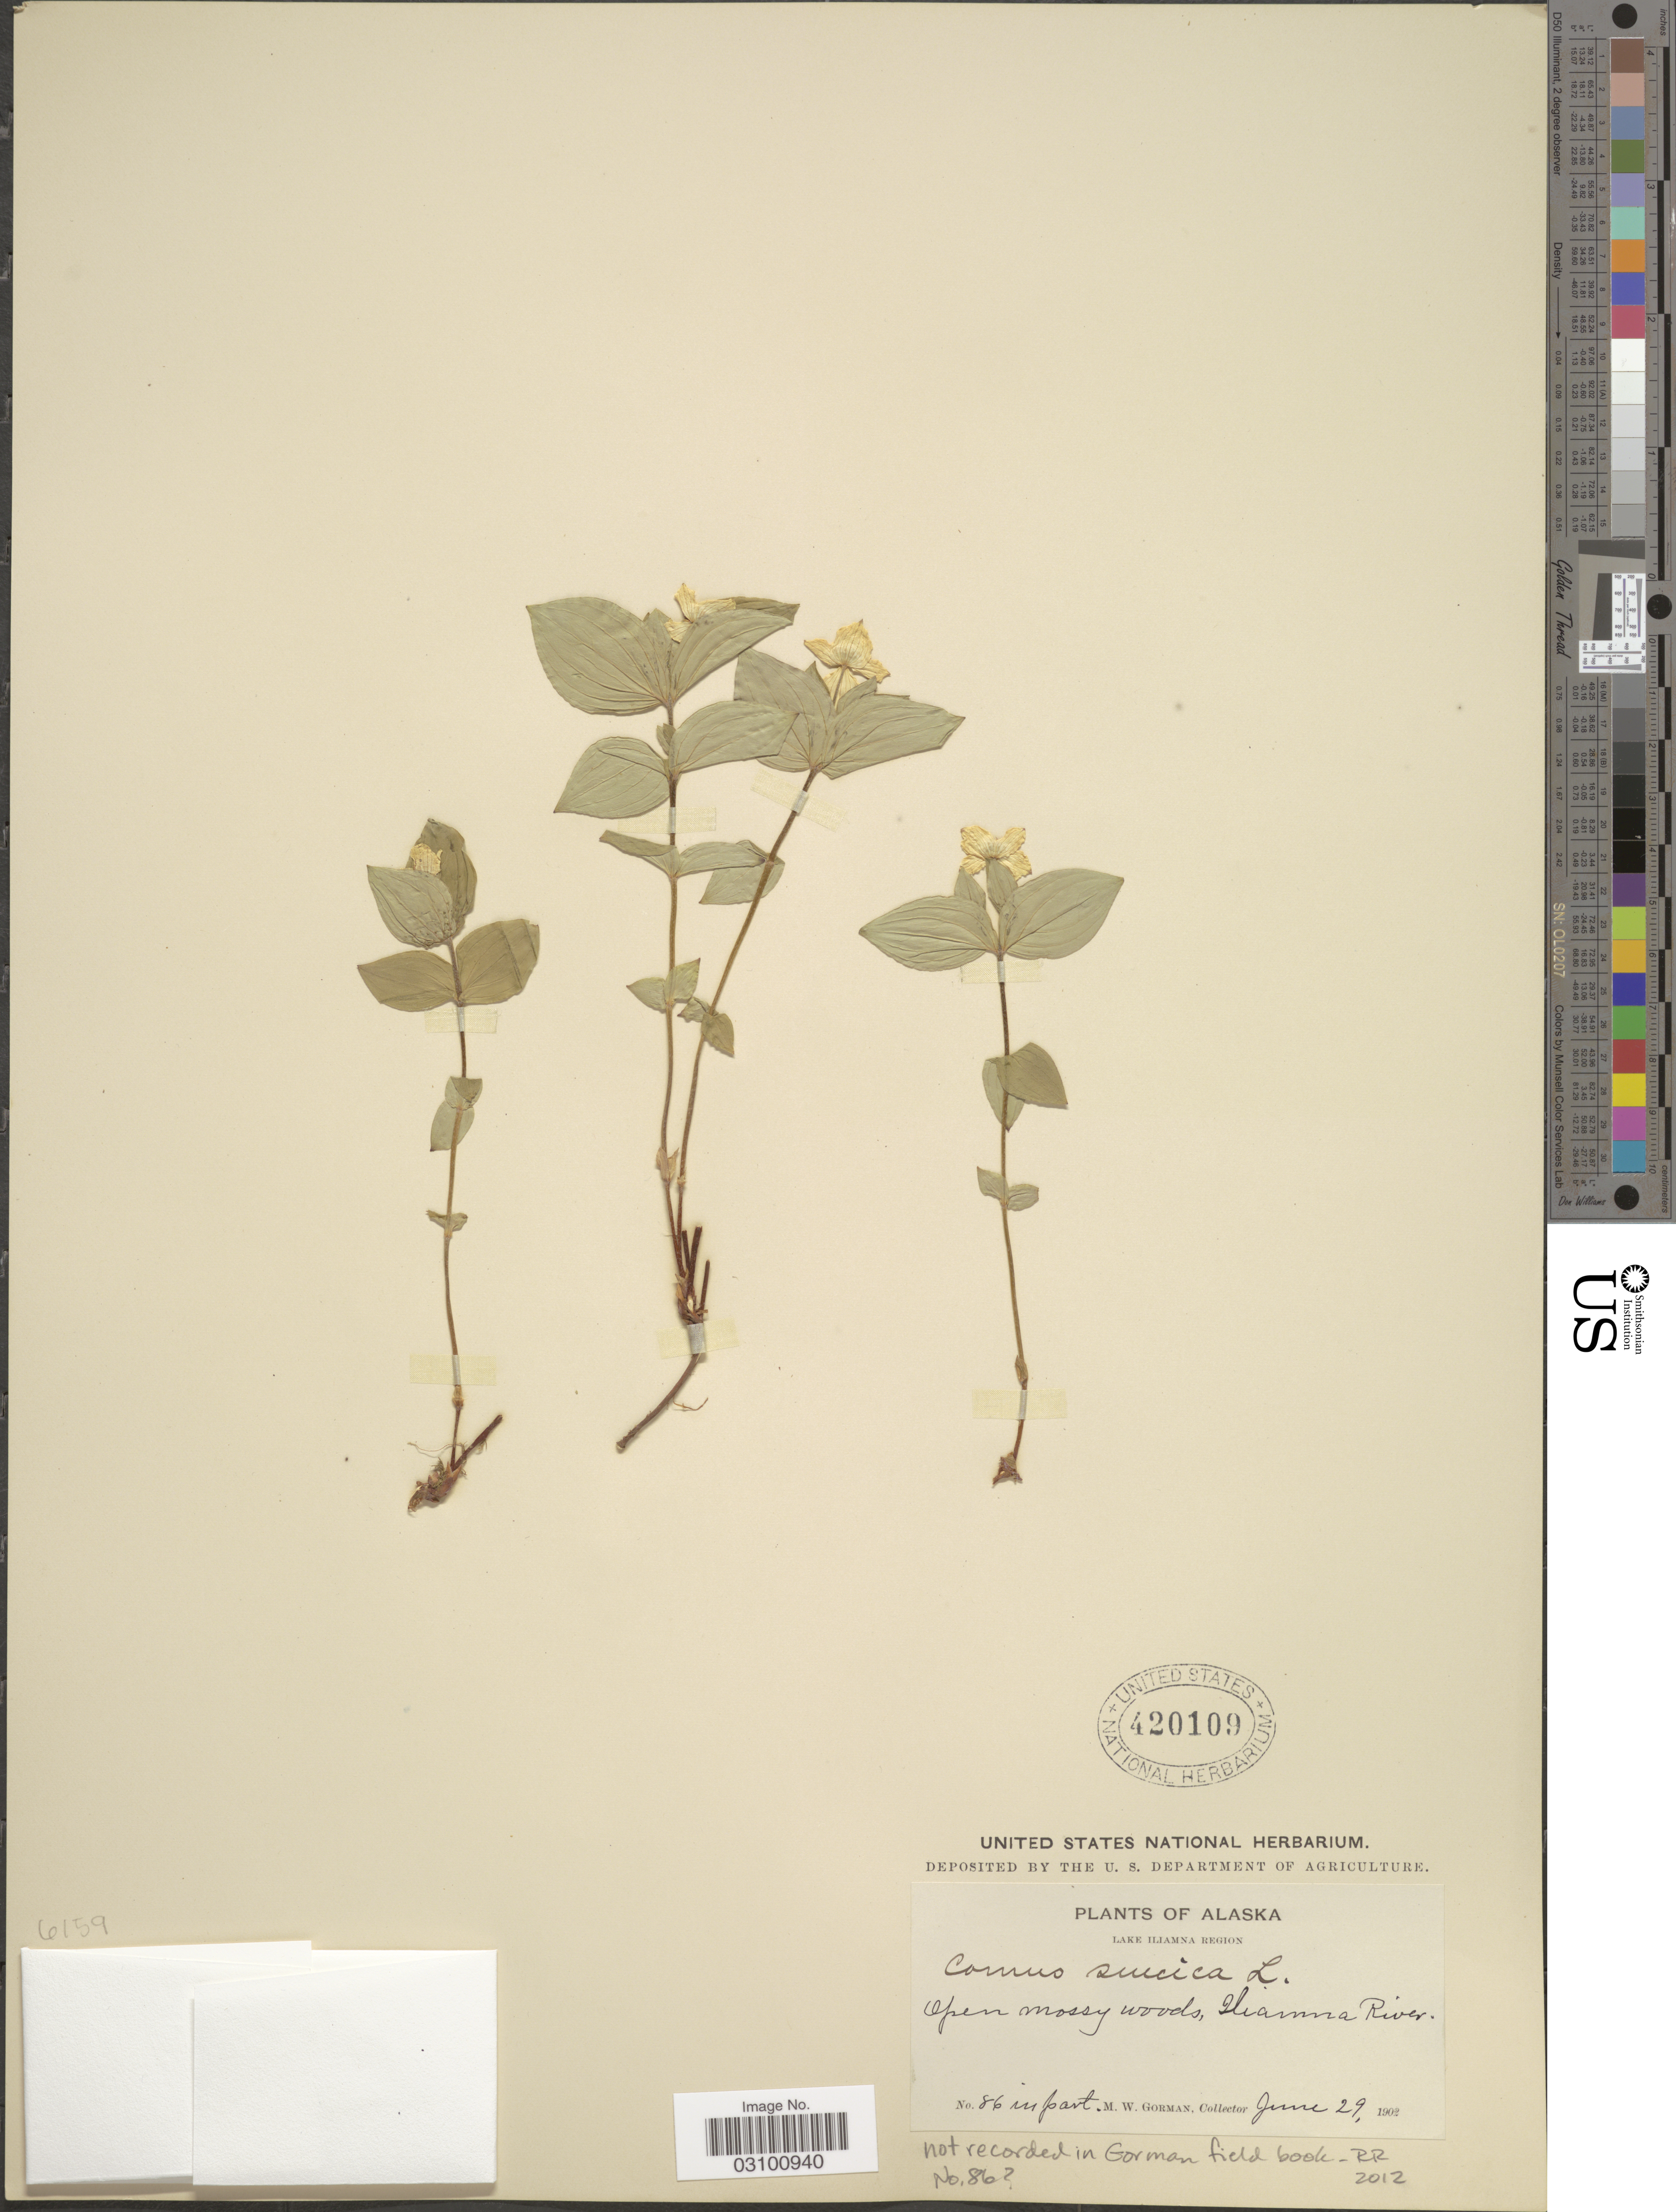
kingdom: Plantae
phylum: Tracheophyta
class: Magnoliopsida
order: Cornales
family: Cornaceae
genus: Cornus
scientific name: Cornus suecica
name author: L.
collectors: M. W. Gorman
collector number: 86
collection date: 1902-06-29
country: United States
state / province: Alaska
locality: Lake Iliamna Region. Open mossy woods, Iliamna River.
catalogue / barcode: US 420109